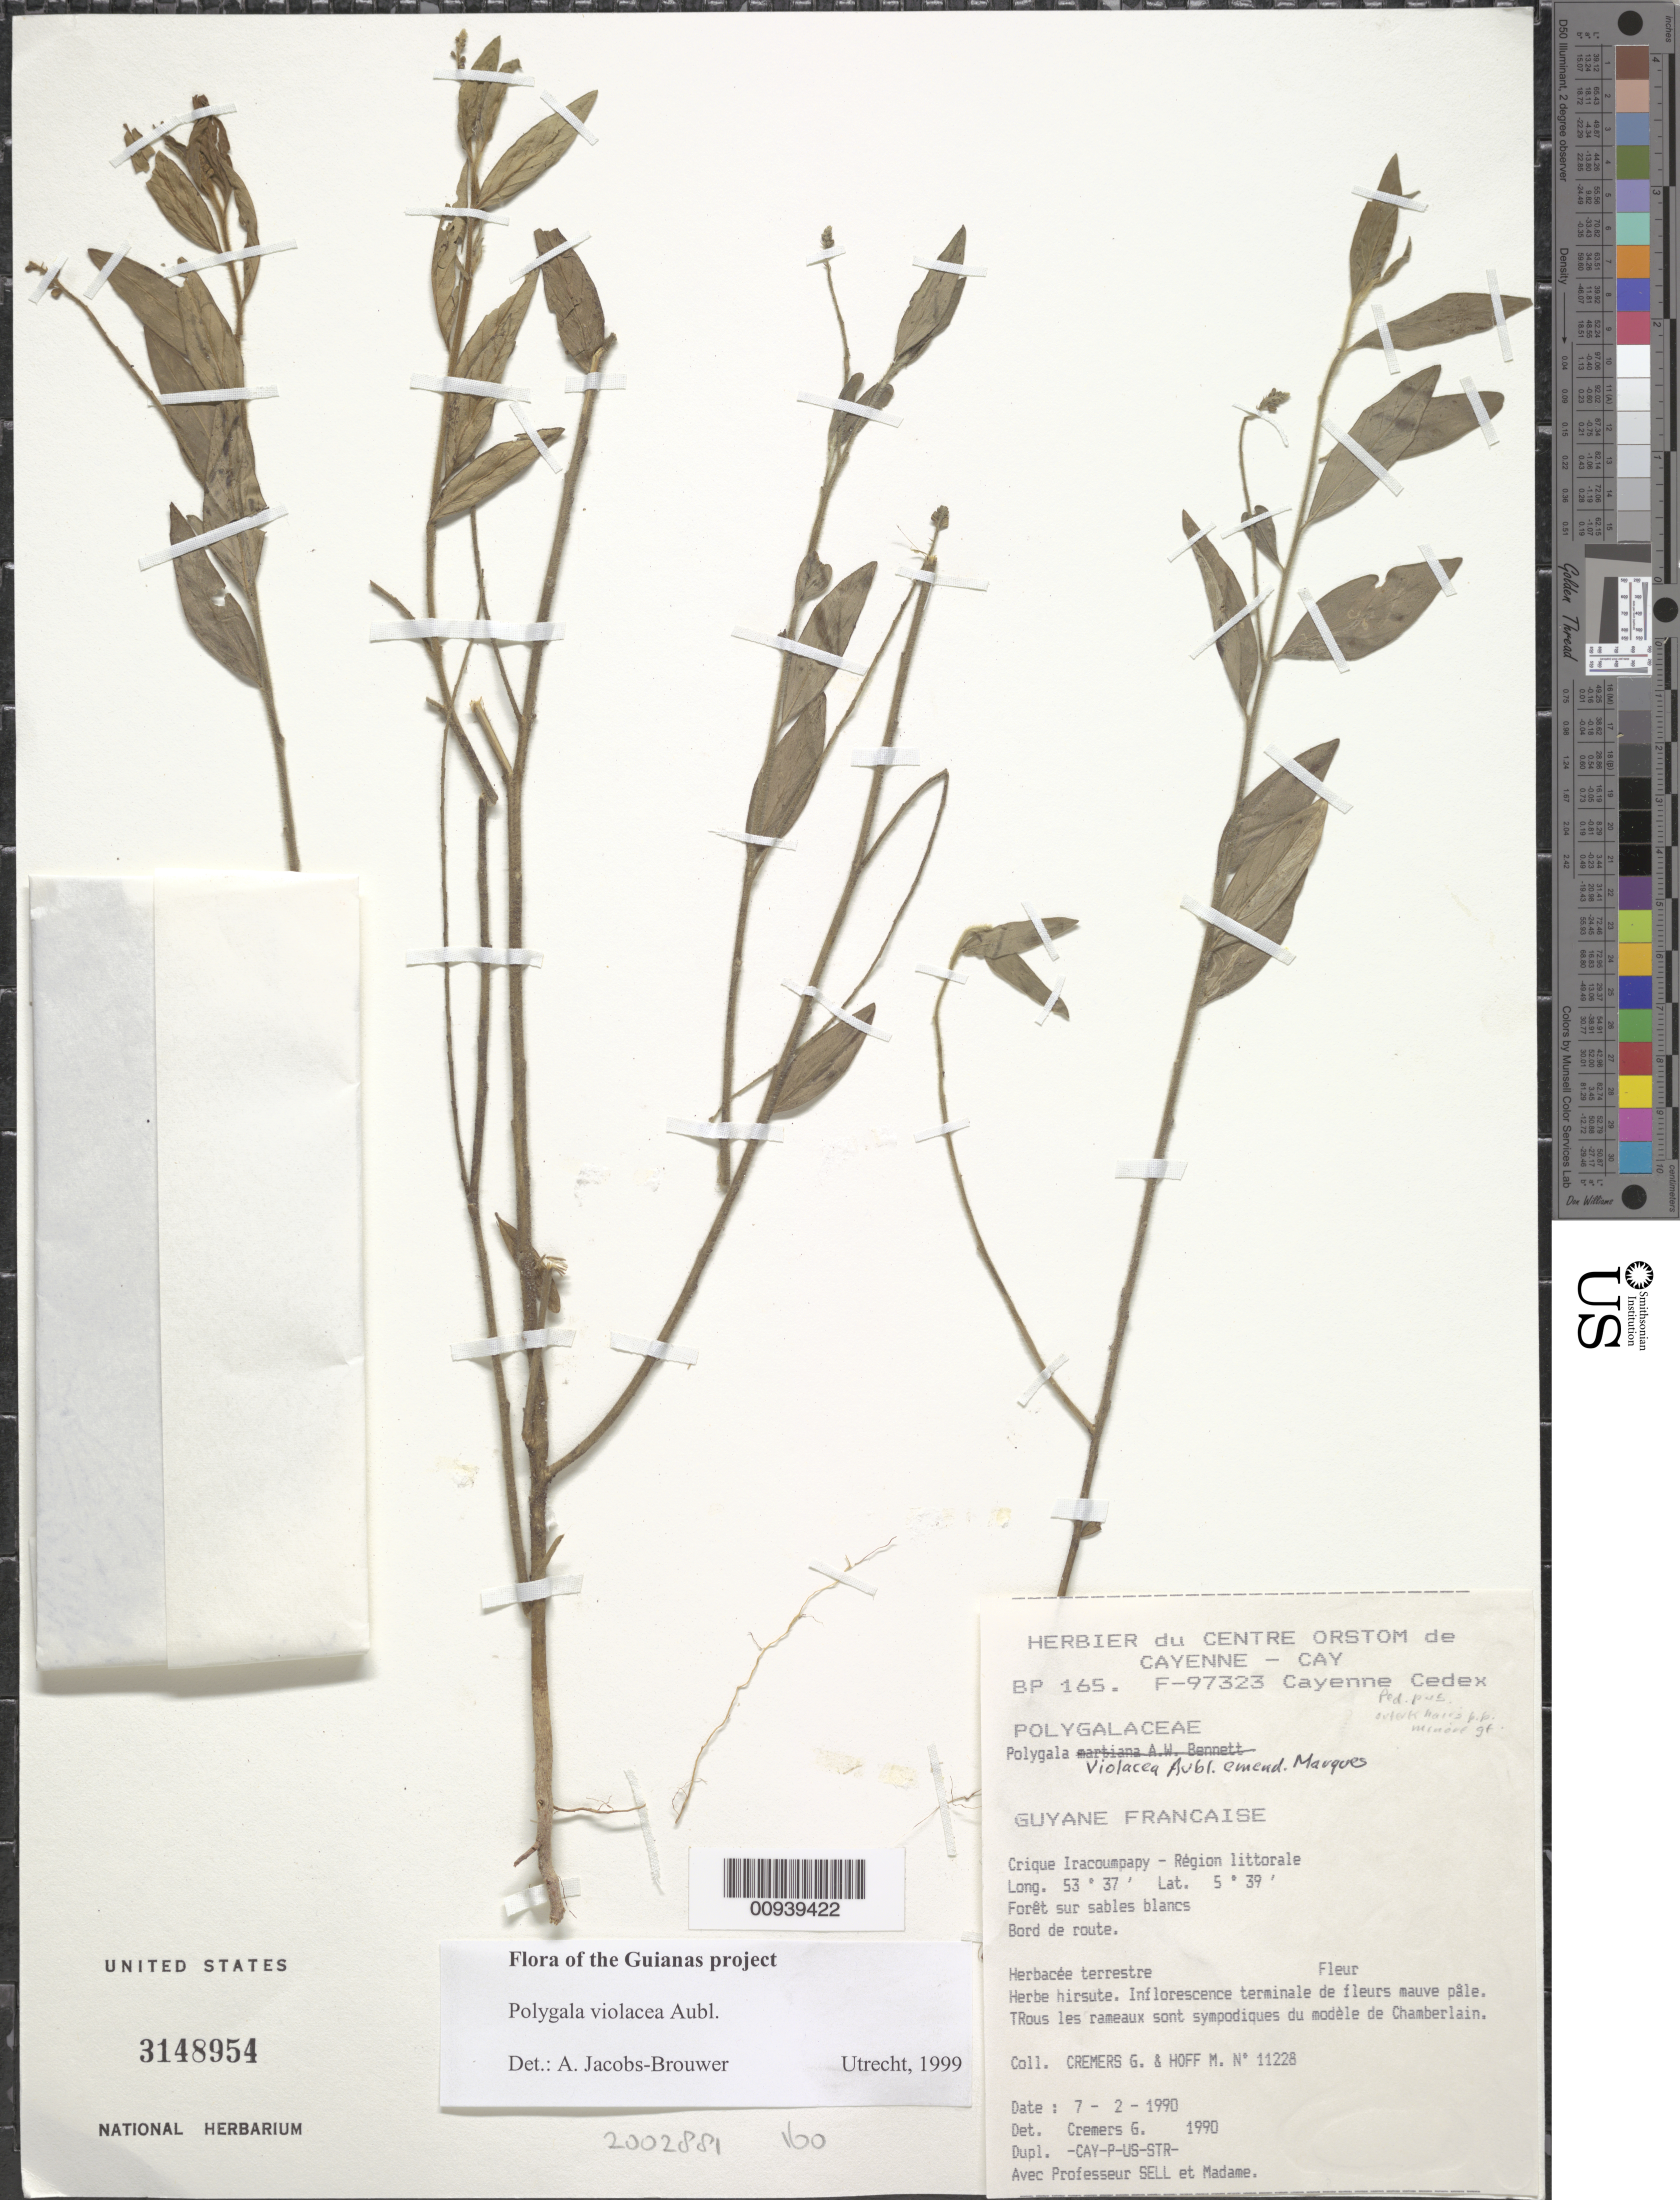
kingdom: Plantae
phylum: Tracheophyta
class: Magnoliopsida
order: Fabales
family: Polygalaceae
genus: Asemeia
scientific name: Asemeia violacea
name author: (Aubl.) J.F.B. Pastore & J.R. Abbott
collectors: G. Cremers & M. Hoff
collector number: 11228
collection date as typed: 7-Feb-90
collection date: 1990-02-07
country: French Guiana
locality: Crique Iracoumpapy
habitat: Region littorale. Foret sur sables blancs. Bord de route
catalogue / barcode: US 3148954